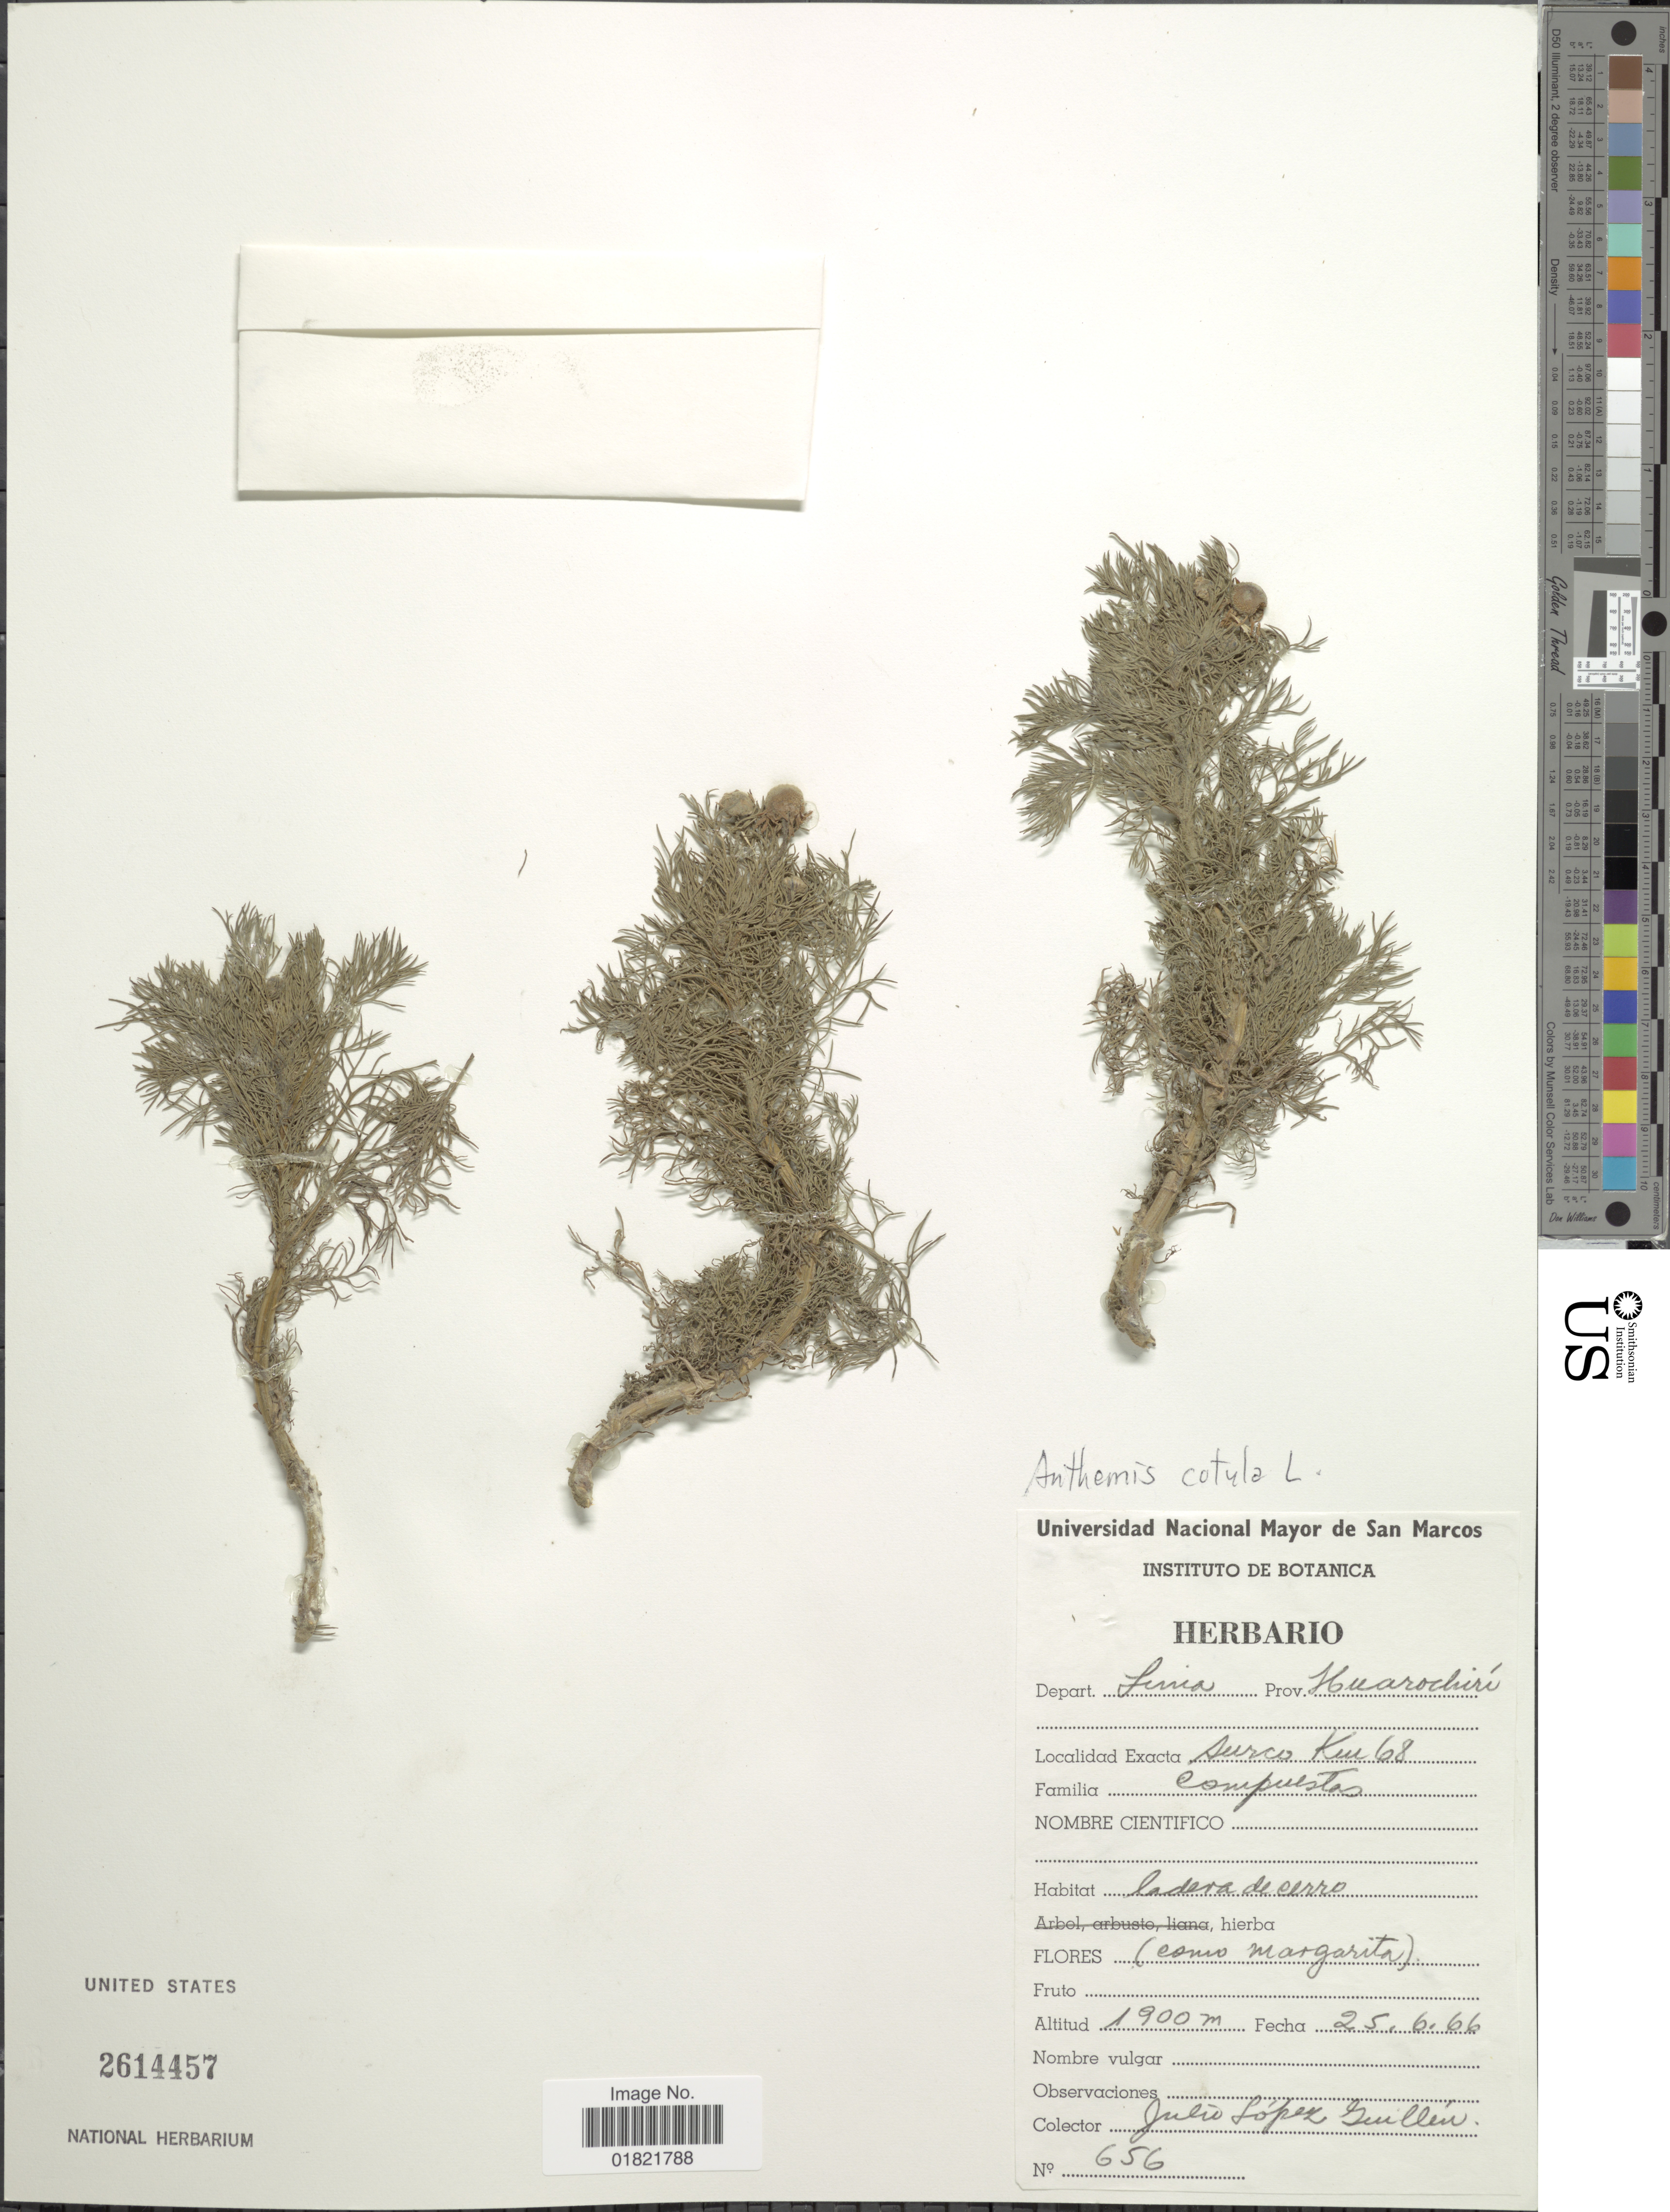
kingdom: Plantae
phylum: Tracheophyta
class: Magnoliopsida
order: Asterales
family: Asteraceae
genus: Anthemis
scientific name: Anthemis cotula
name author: L.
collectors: J. López Guillén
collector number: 656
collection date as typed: Transcribed d/m/y: 25/6/66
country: Peru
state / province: Lima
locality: Surco Km. 68, Prov. Huarochirí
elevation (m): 1900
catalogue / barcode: US 2614457